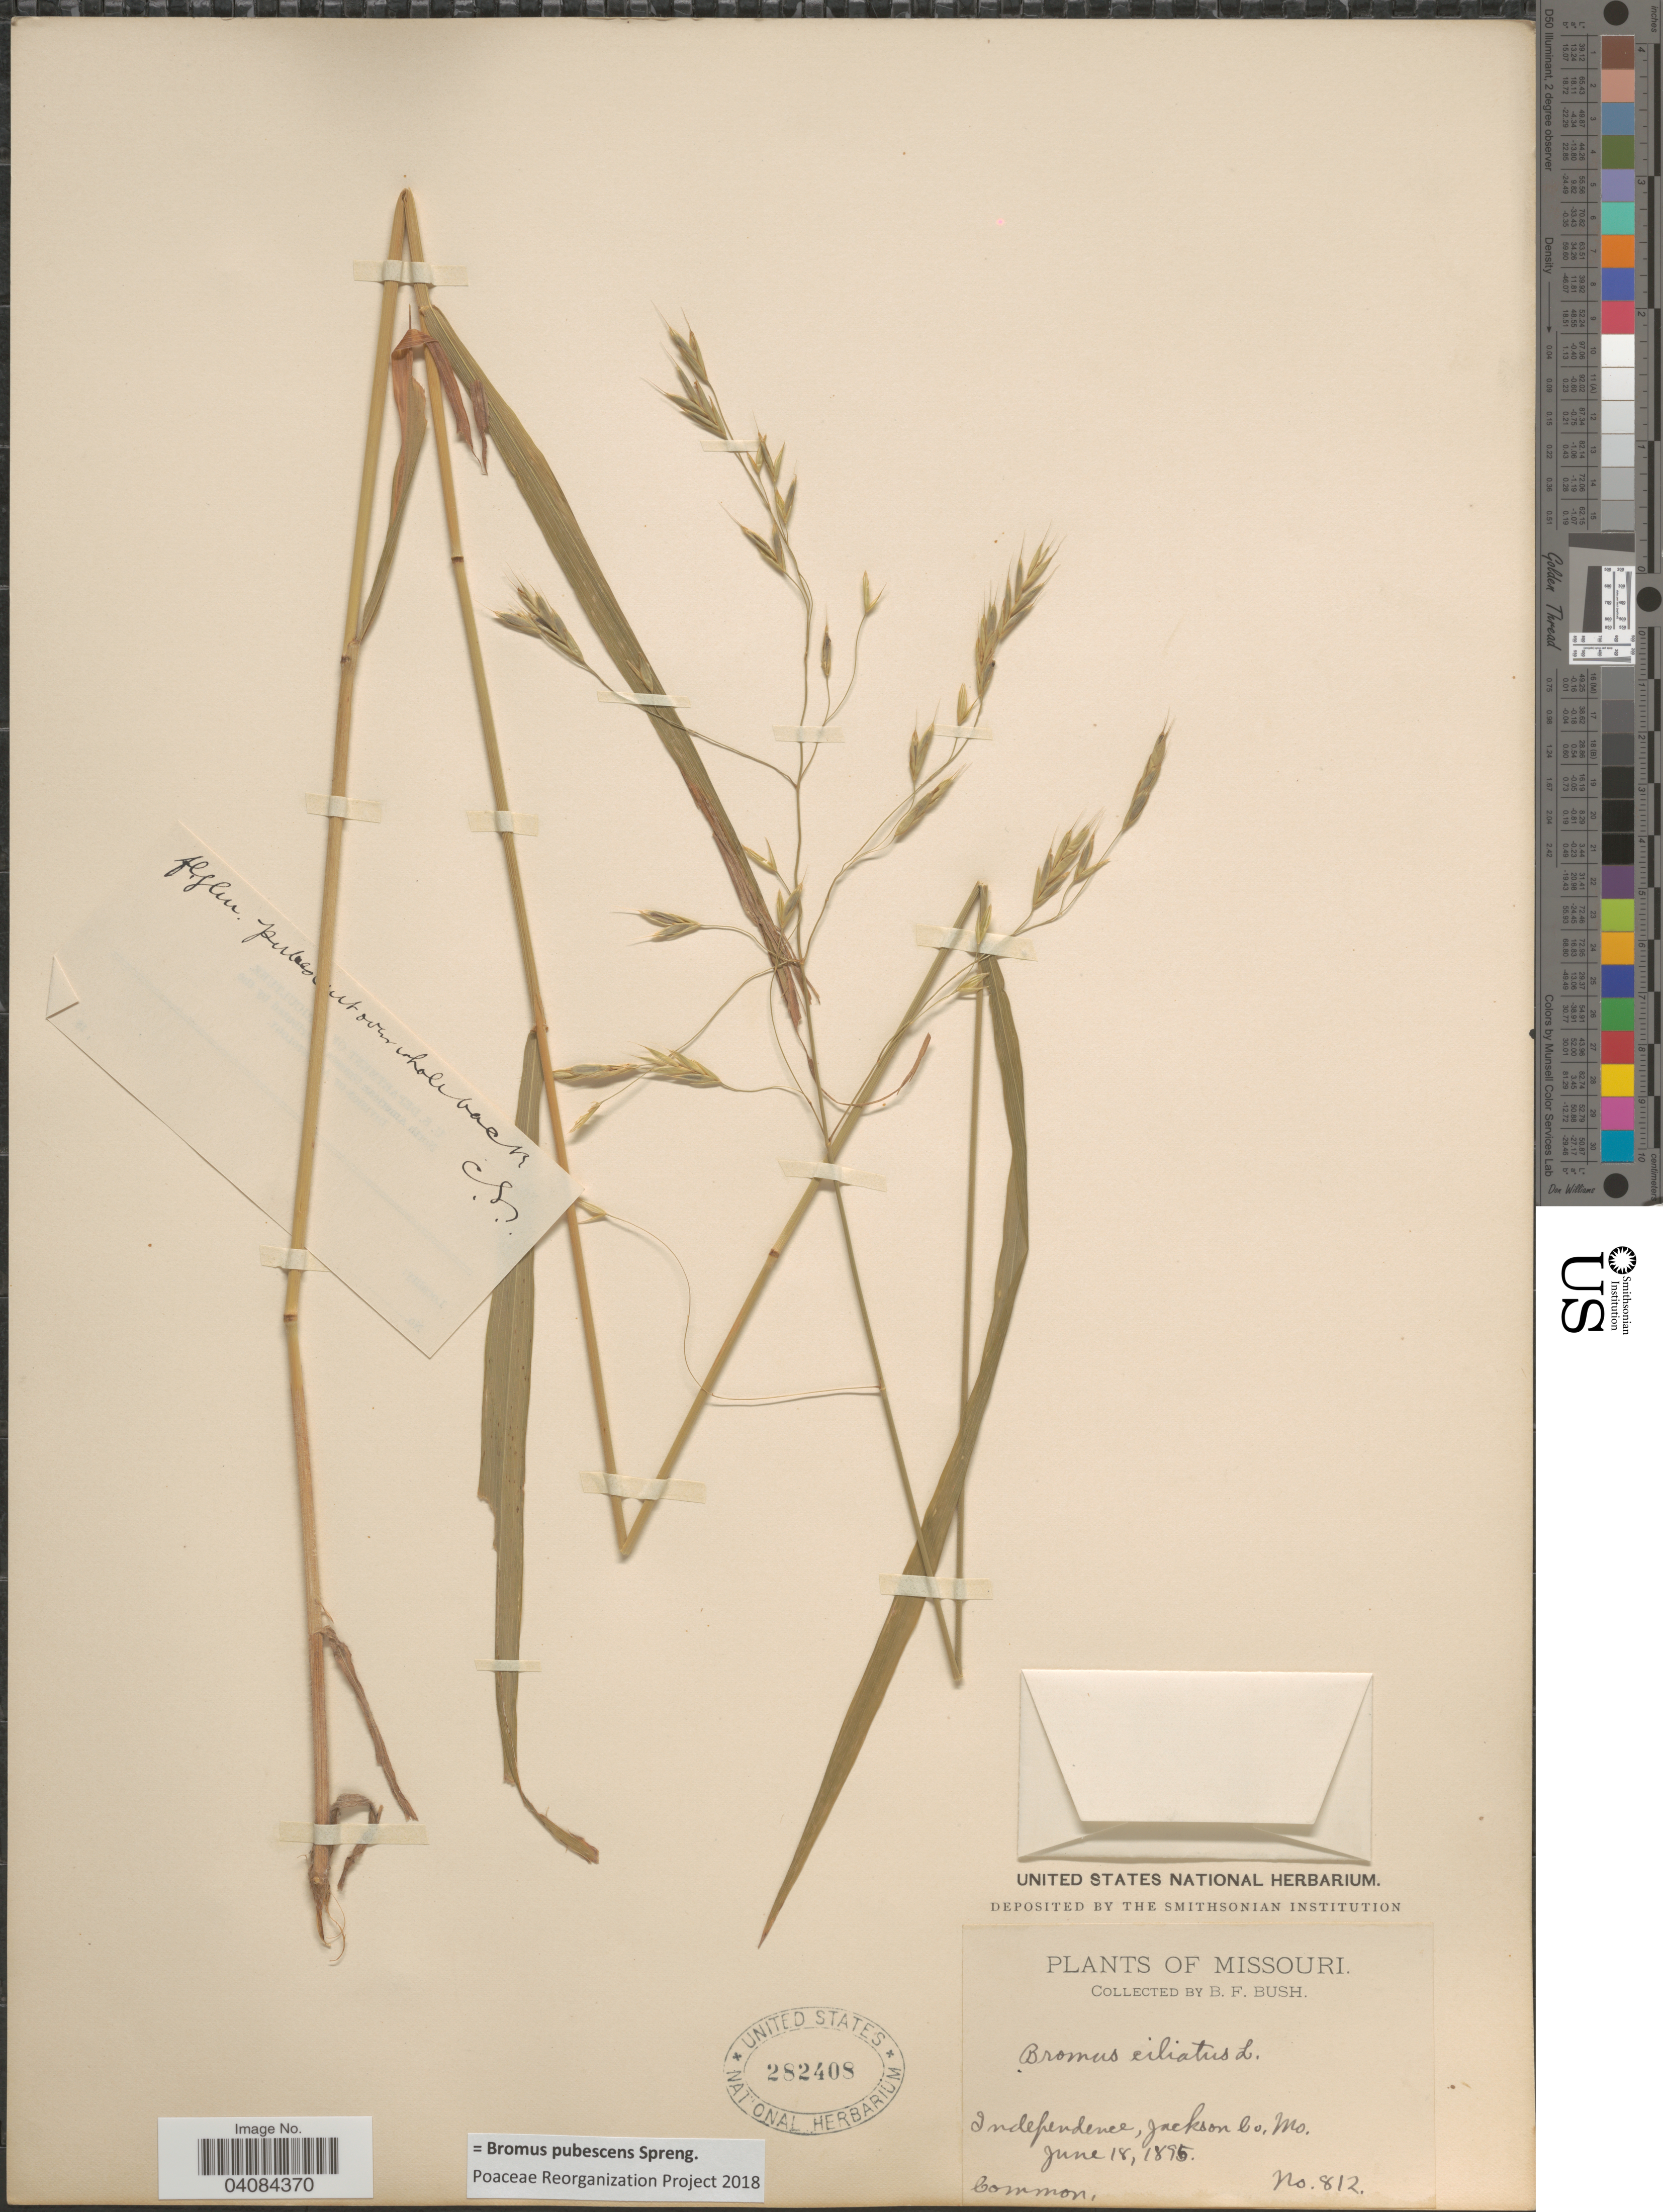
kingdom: Plantae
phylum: Tracheophyta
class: Liliopsida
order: Poales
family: Poaceae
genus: Bromus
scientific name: Bromus pubescens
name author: Muhl. ex Willd.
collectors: B. F. Bush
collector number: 812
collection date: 1895-06-18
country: United States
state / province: Missouri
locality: Independence, Jackson Co.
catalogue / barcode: US 282408